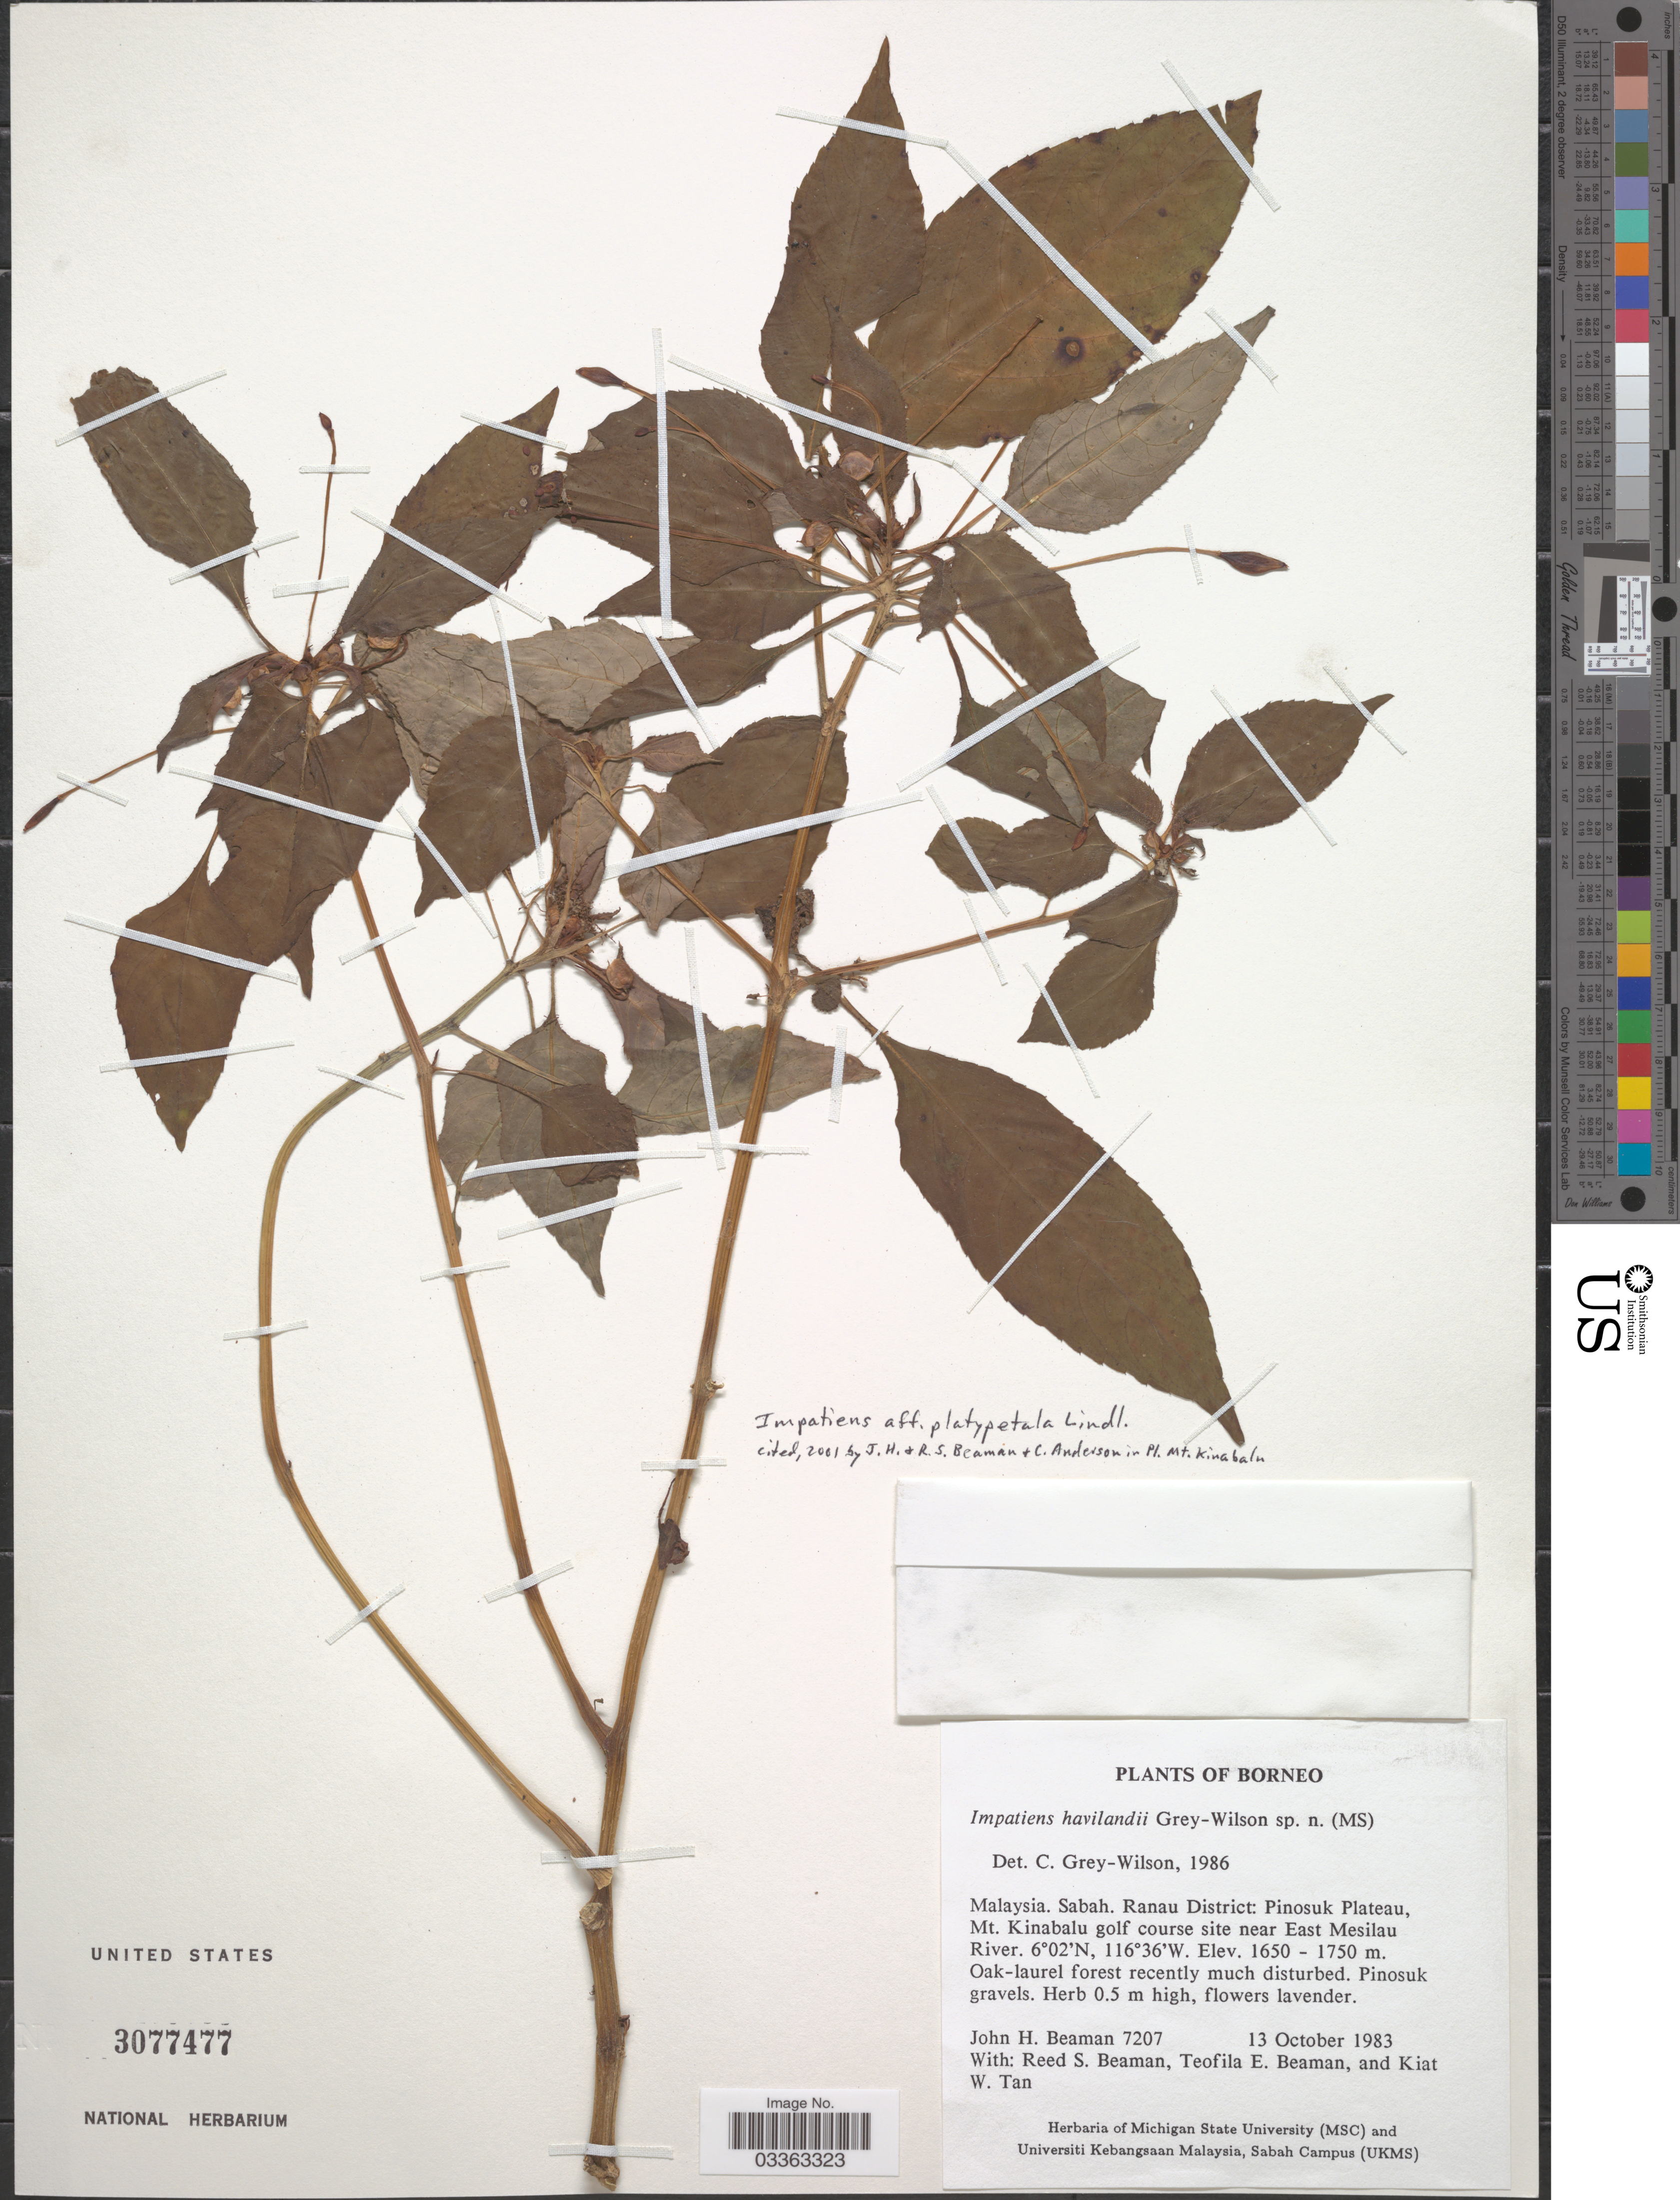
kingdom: Plantae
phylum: Tracheophyta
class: Magnoliopsida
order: Ericales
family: Balsaminaceae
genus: Impatiens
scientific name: Impatiens platypetala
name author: Lindl.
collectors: J. H. Beaman, R. S. Beaman, T. E. Beaman & K. Tan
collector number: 7207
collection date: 1983-10-13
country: Malaysia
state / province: Sabah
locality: Borneo. Ranau District: Pinosuk Plateau, Mt. Kinabalu golf course site near East Mesilau River.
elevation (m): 1650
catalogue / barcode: US 3077477